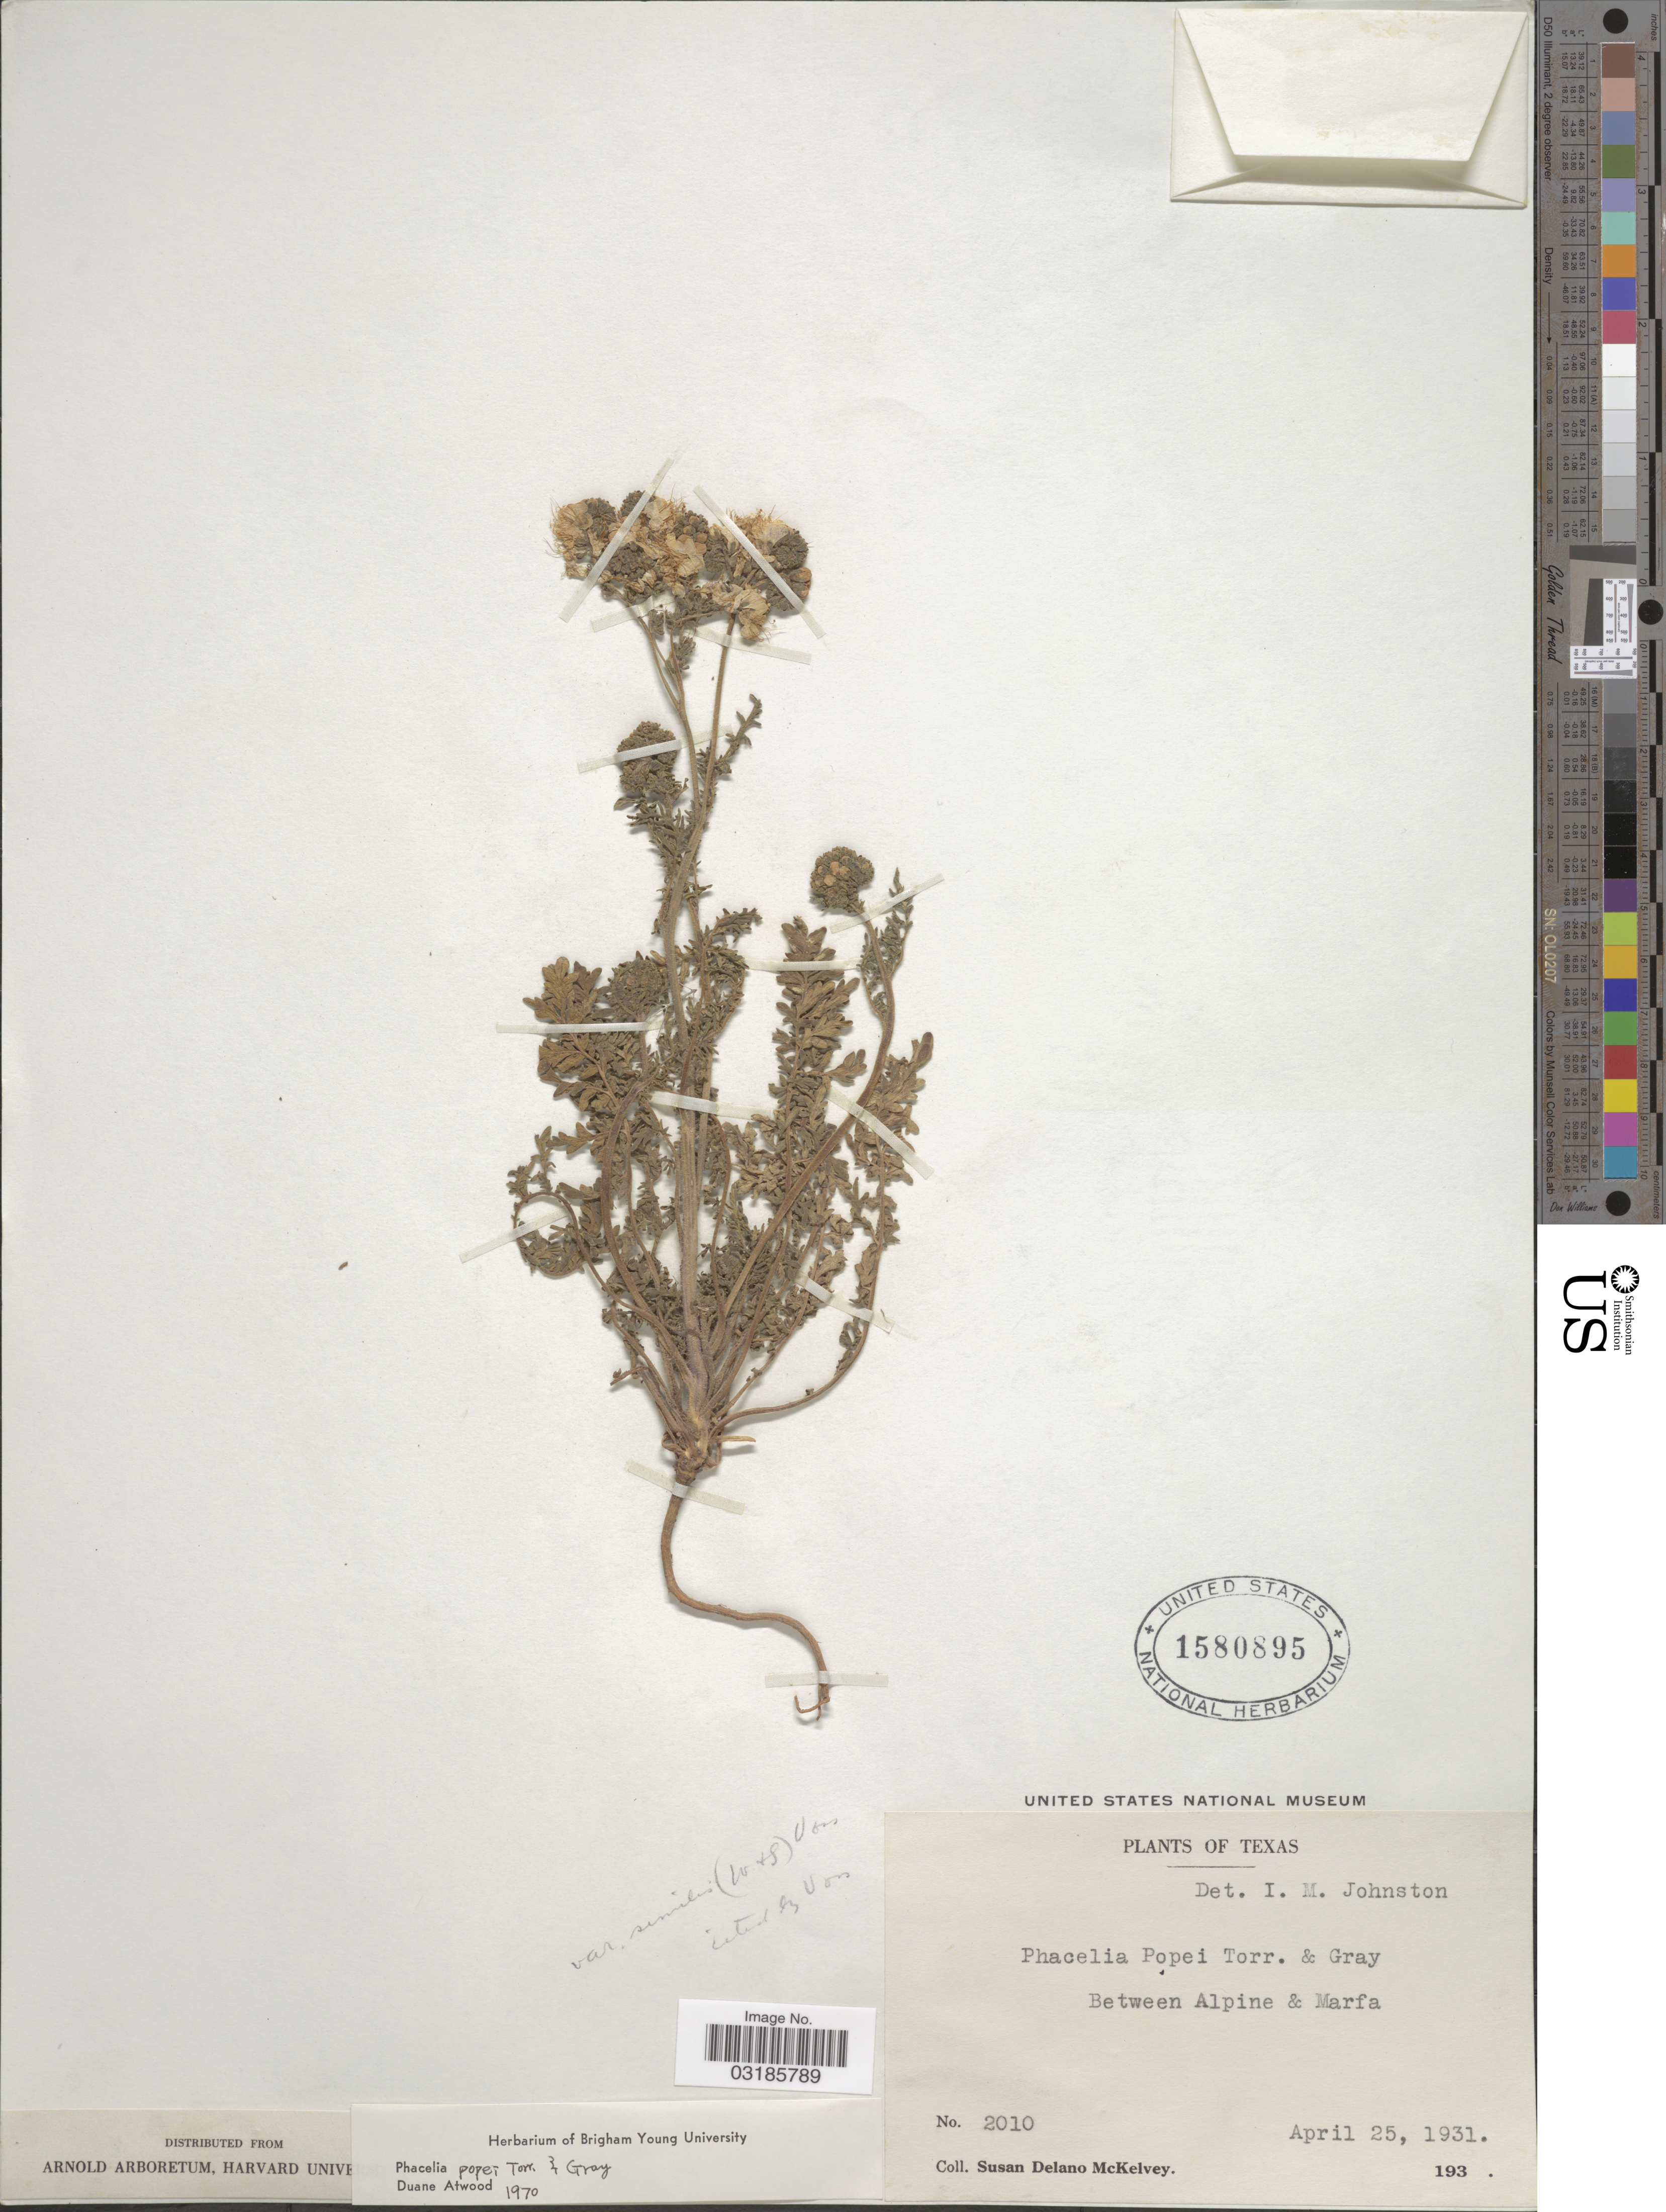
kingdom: Plantae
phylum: Tracheophyta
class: Magnoliopsida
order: Boraginales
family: Hydrophyllaceae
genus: Phacelia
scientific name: Phacelia popei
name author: Torr. & A. Gray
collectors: S. A. McKelvey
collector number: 2010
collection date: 1931-04-25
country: United States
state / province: Texas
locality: Between Alpine & Marfa.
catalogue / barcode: US 1580895